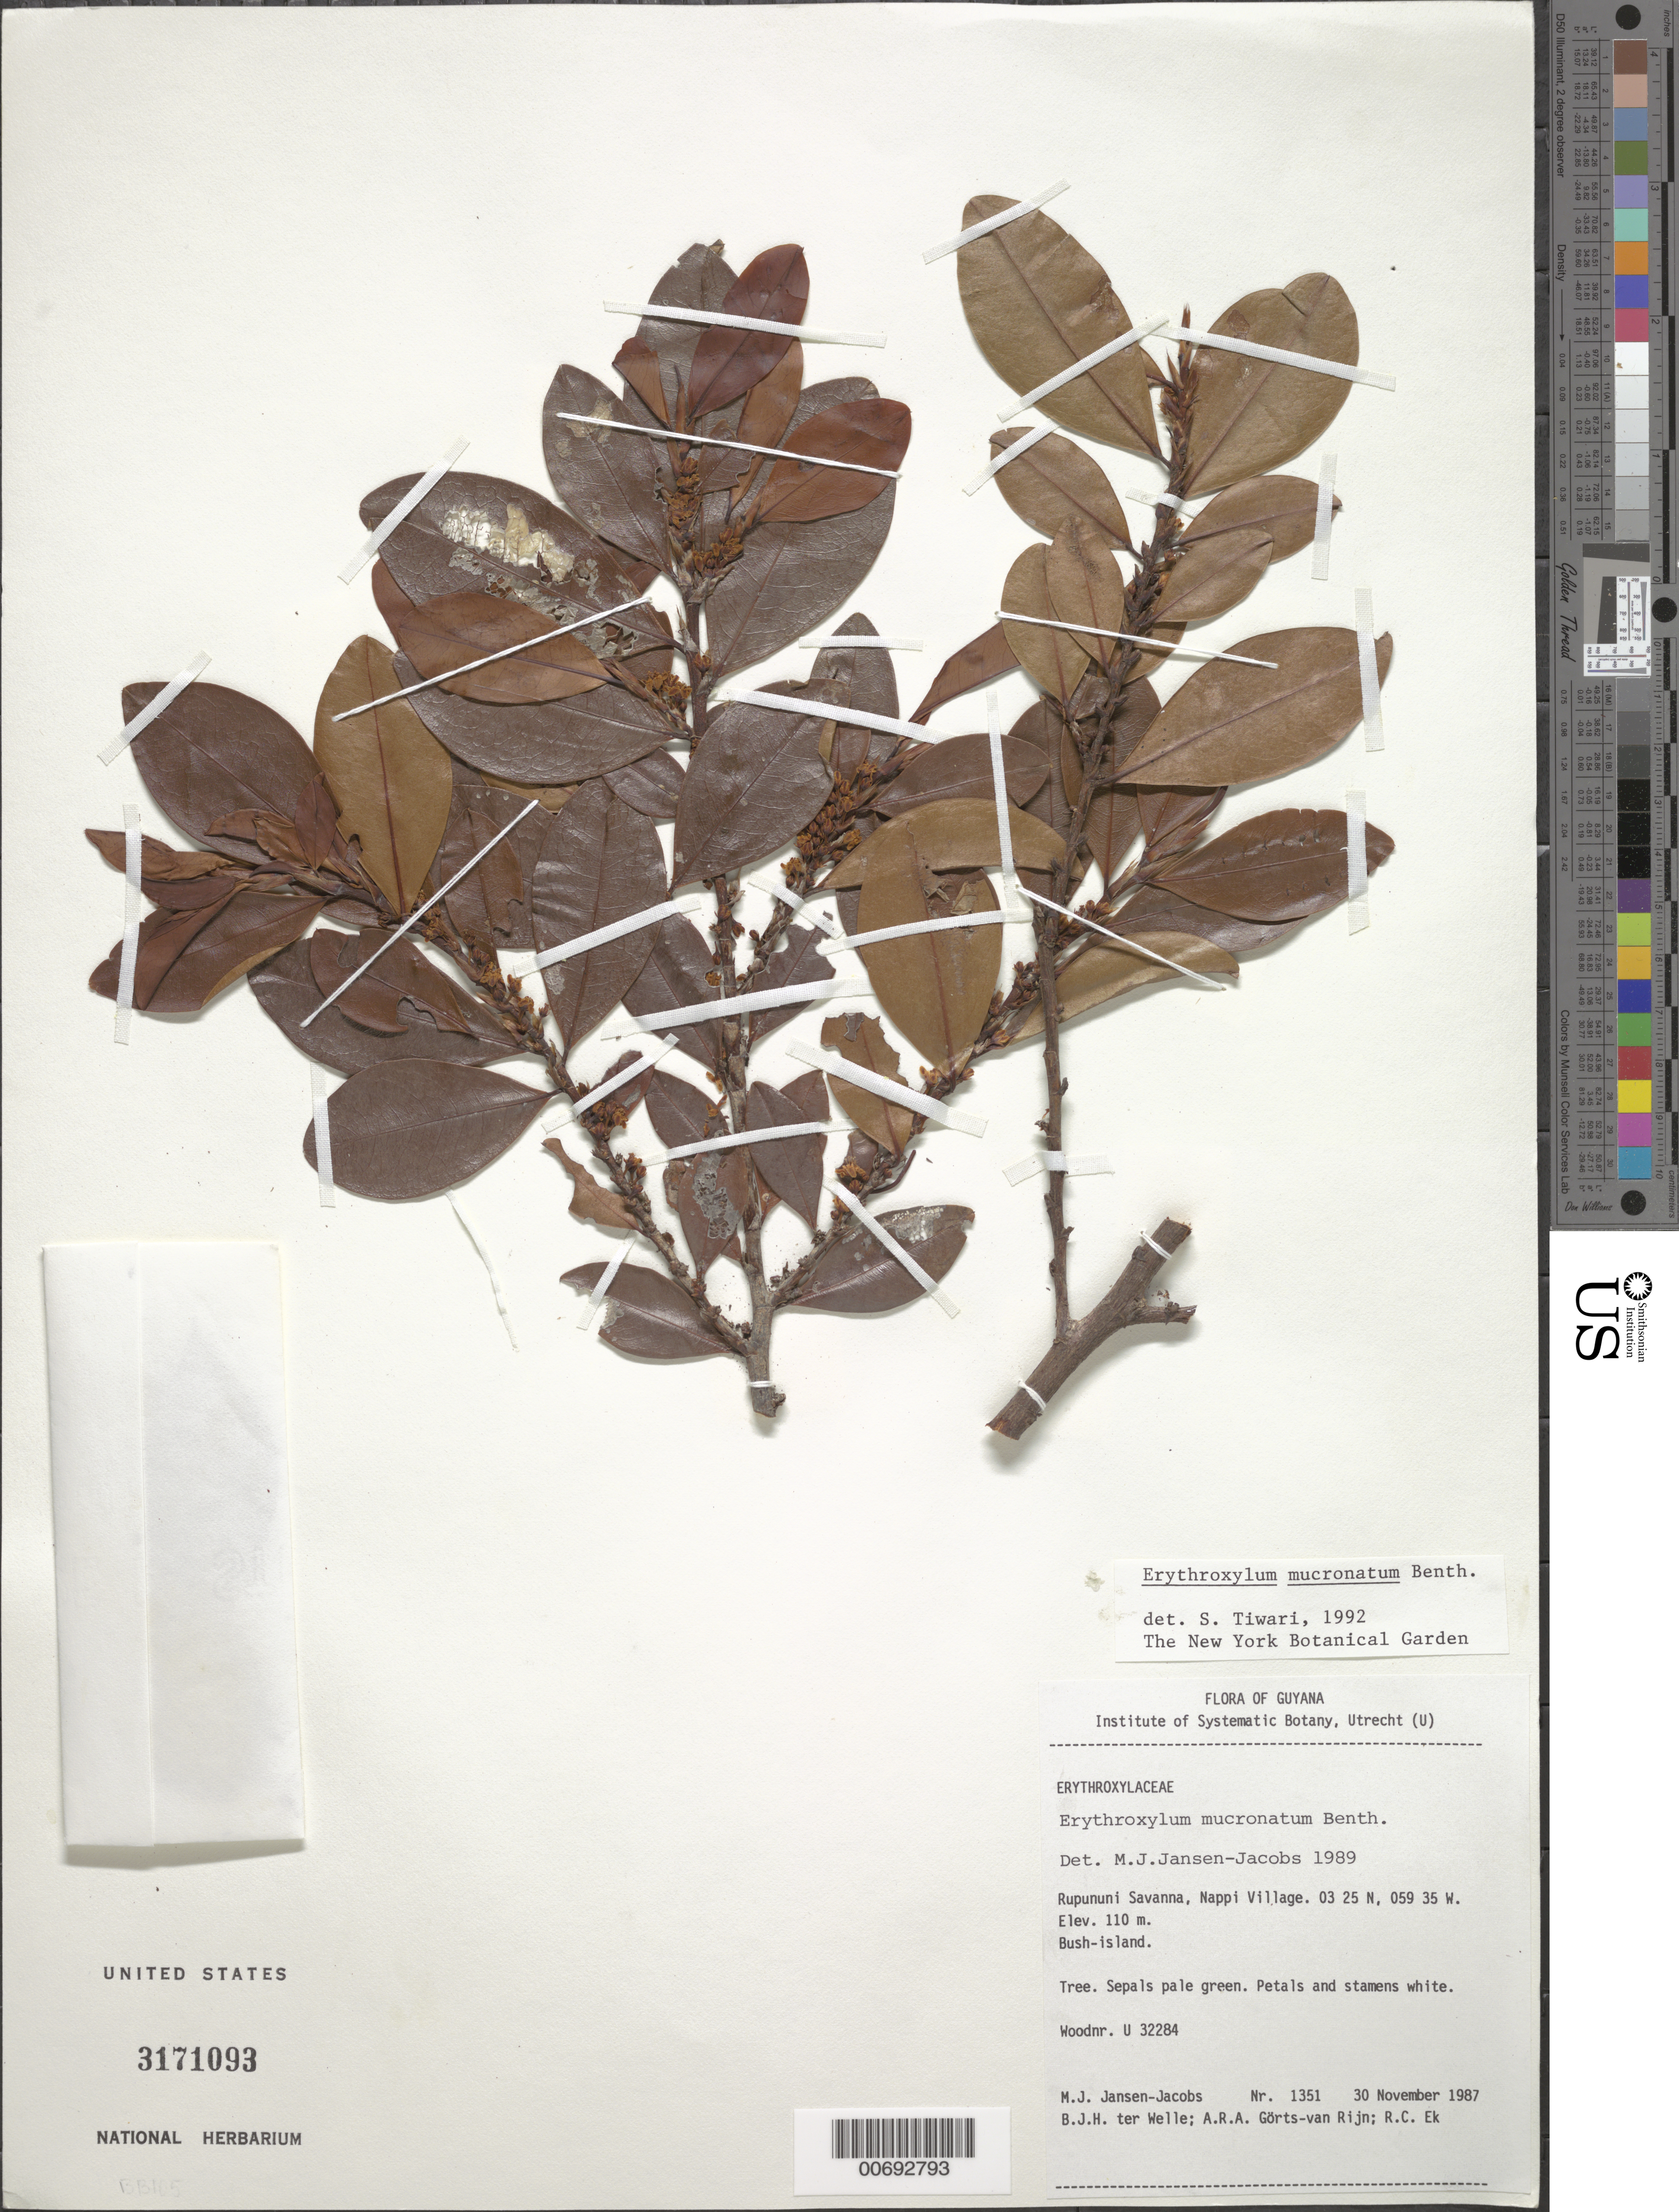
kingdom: Plantae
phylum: Tracheophyta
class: Magnoliopsida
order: Malpighiales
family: Erythroxylaceae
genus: Erythroxylum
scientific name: Erythroxylum mucronatum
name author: Benth.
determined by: Jansen-Jacobs, M. J., (U), Nationaal Herbarium Nederland, Utrecht University branch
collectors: M. J. Jansen-Jacobs, B. Welle, A. .R. A. Görts-van Rijn & R. C. Ek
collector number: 1351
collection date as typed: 30-Nov-87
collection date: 1987-11-30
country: Guyana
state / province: U. Takutu-U. Essequibo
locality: Nappi Village, Rupununi Savanna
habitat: Bush-island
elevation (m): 110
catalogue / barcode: US 3171093